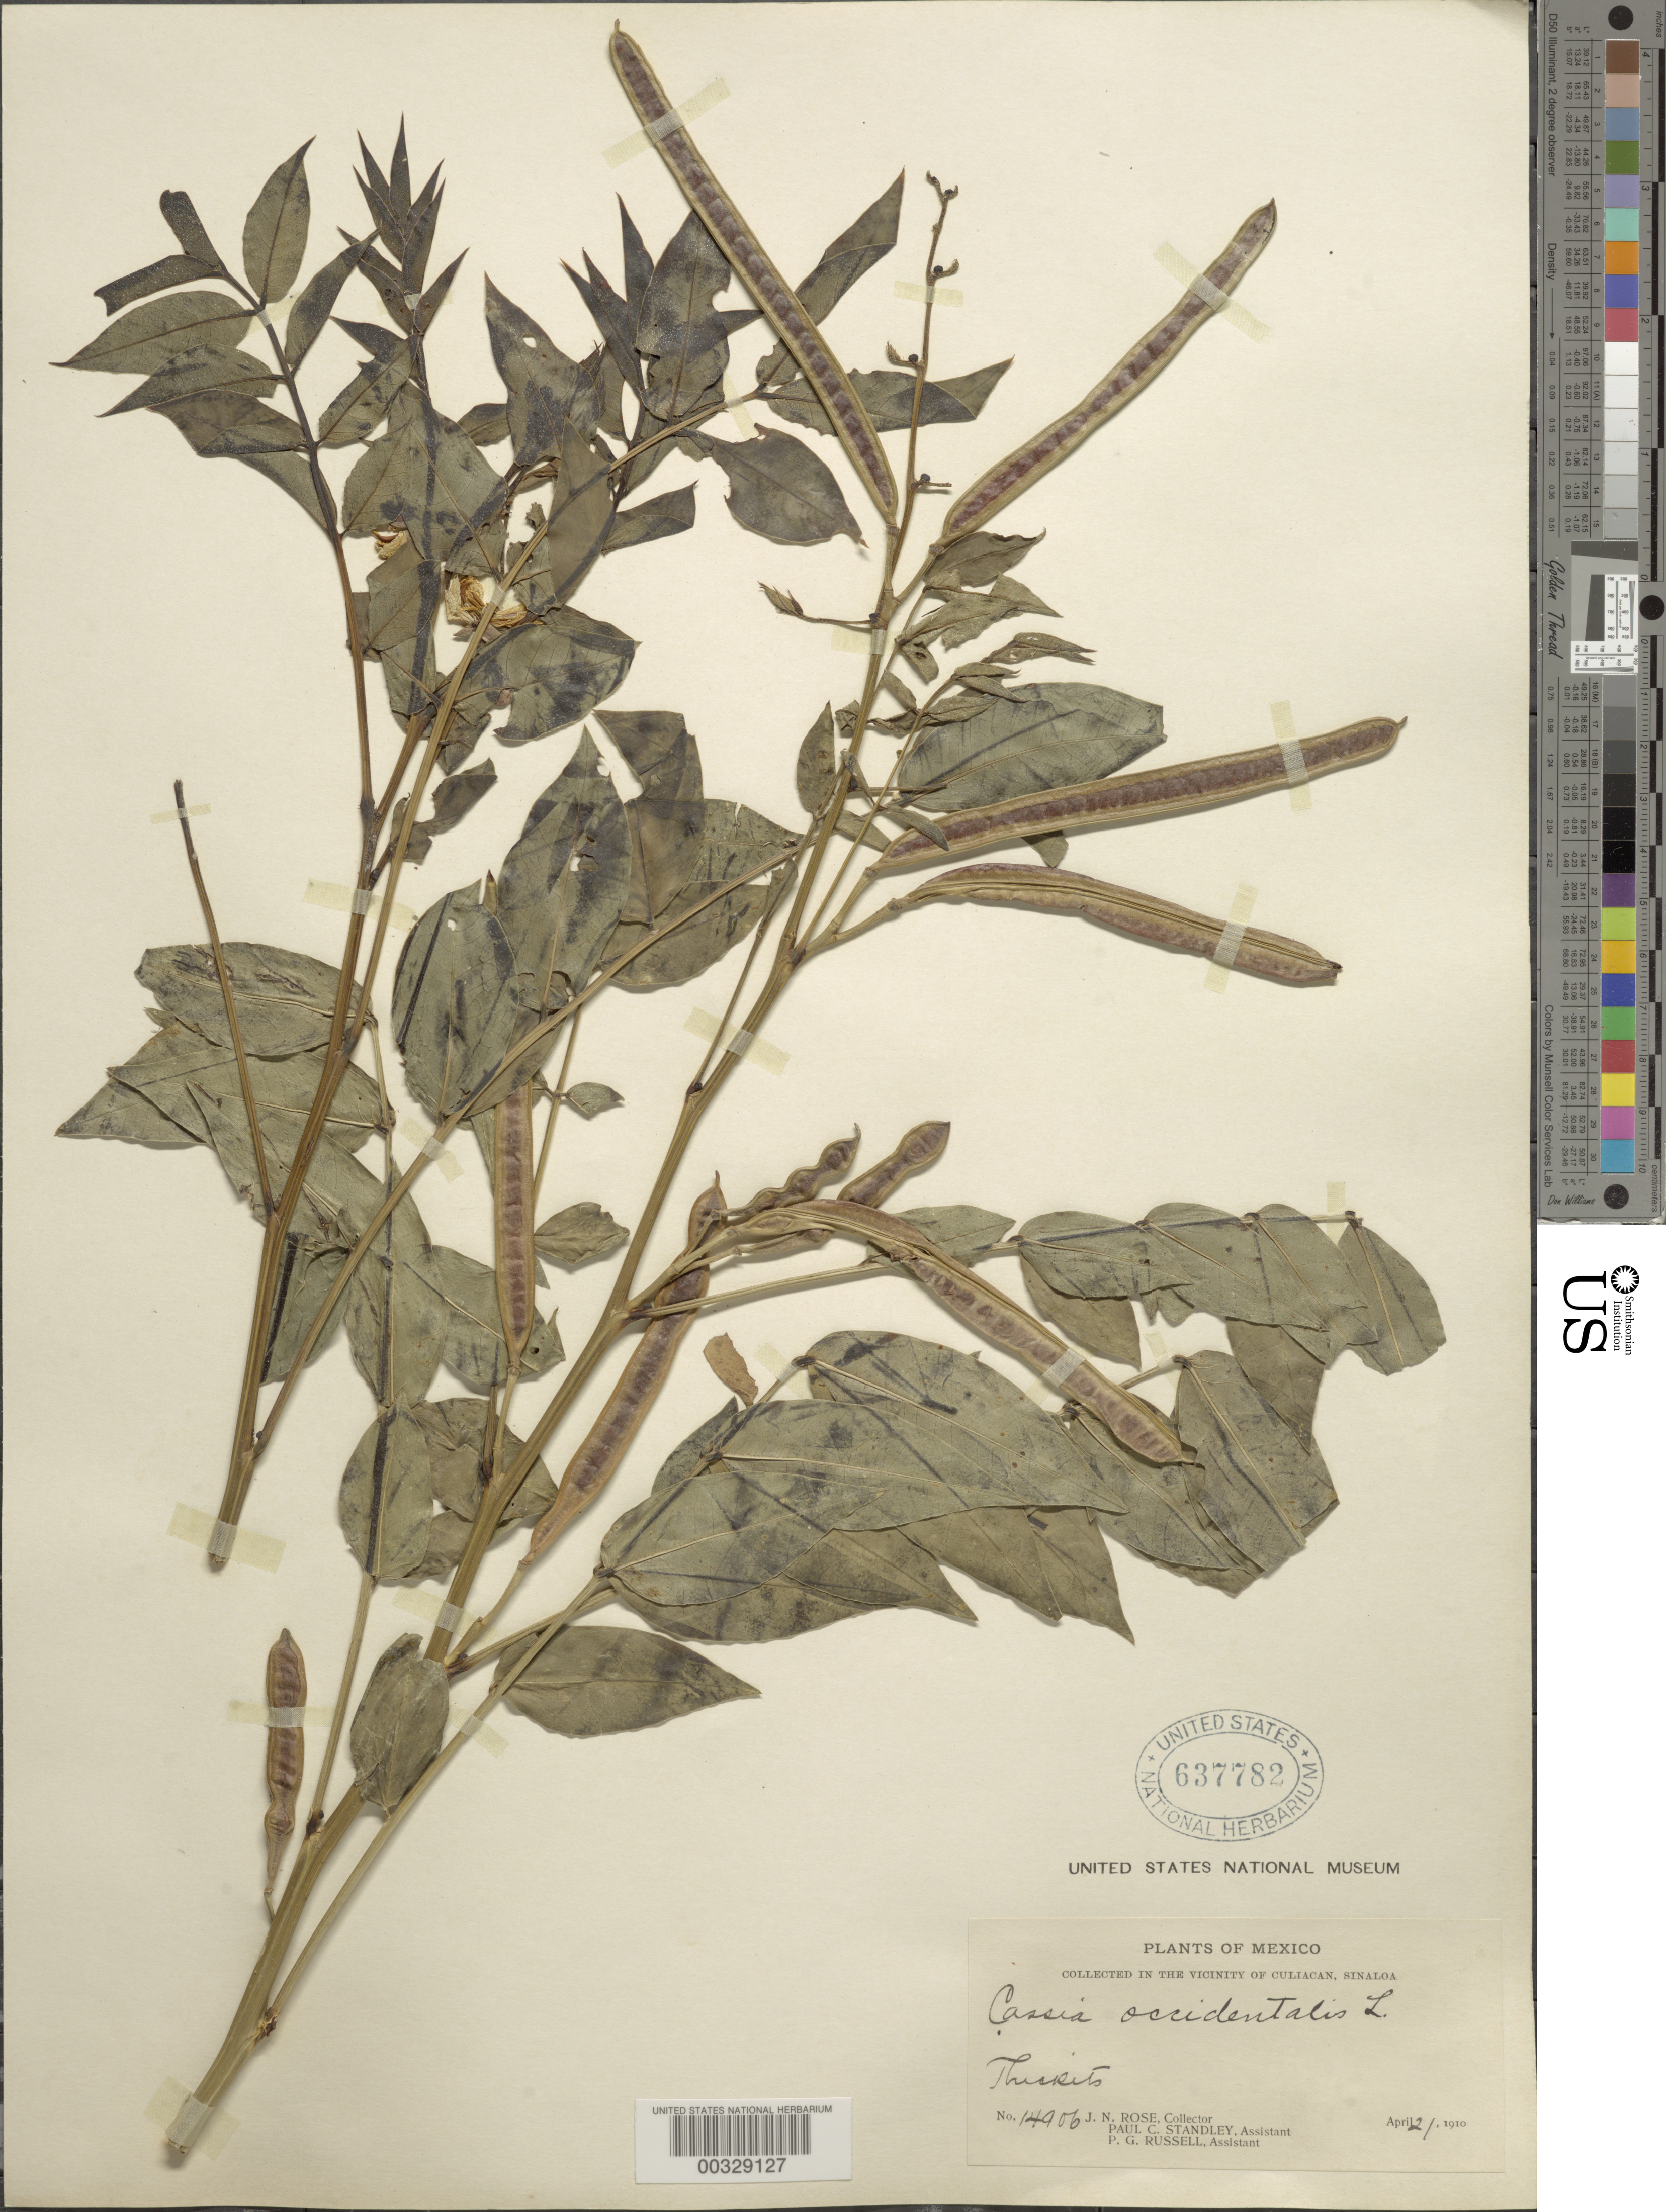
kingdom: Plantae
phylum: Tracheophyta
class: Magnoliopsida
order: Fabales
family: Fabaceae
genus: Senna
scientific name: Senna occidentalis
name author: (L.) Link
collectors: J. N. Rose, P. C. Standley & P. G. Russell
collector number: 14906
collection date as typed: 21 Apr 1910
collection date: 1910-04-21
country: Mexico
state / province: Sinaloa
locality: Culiacan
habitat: Thickets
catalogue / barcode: US 637782